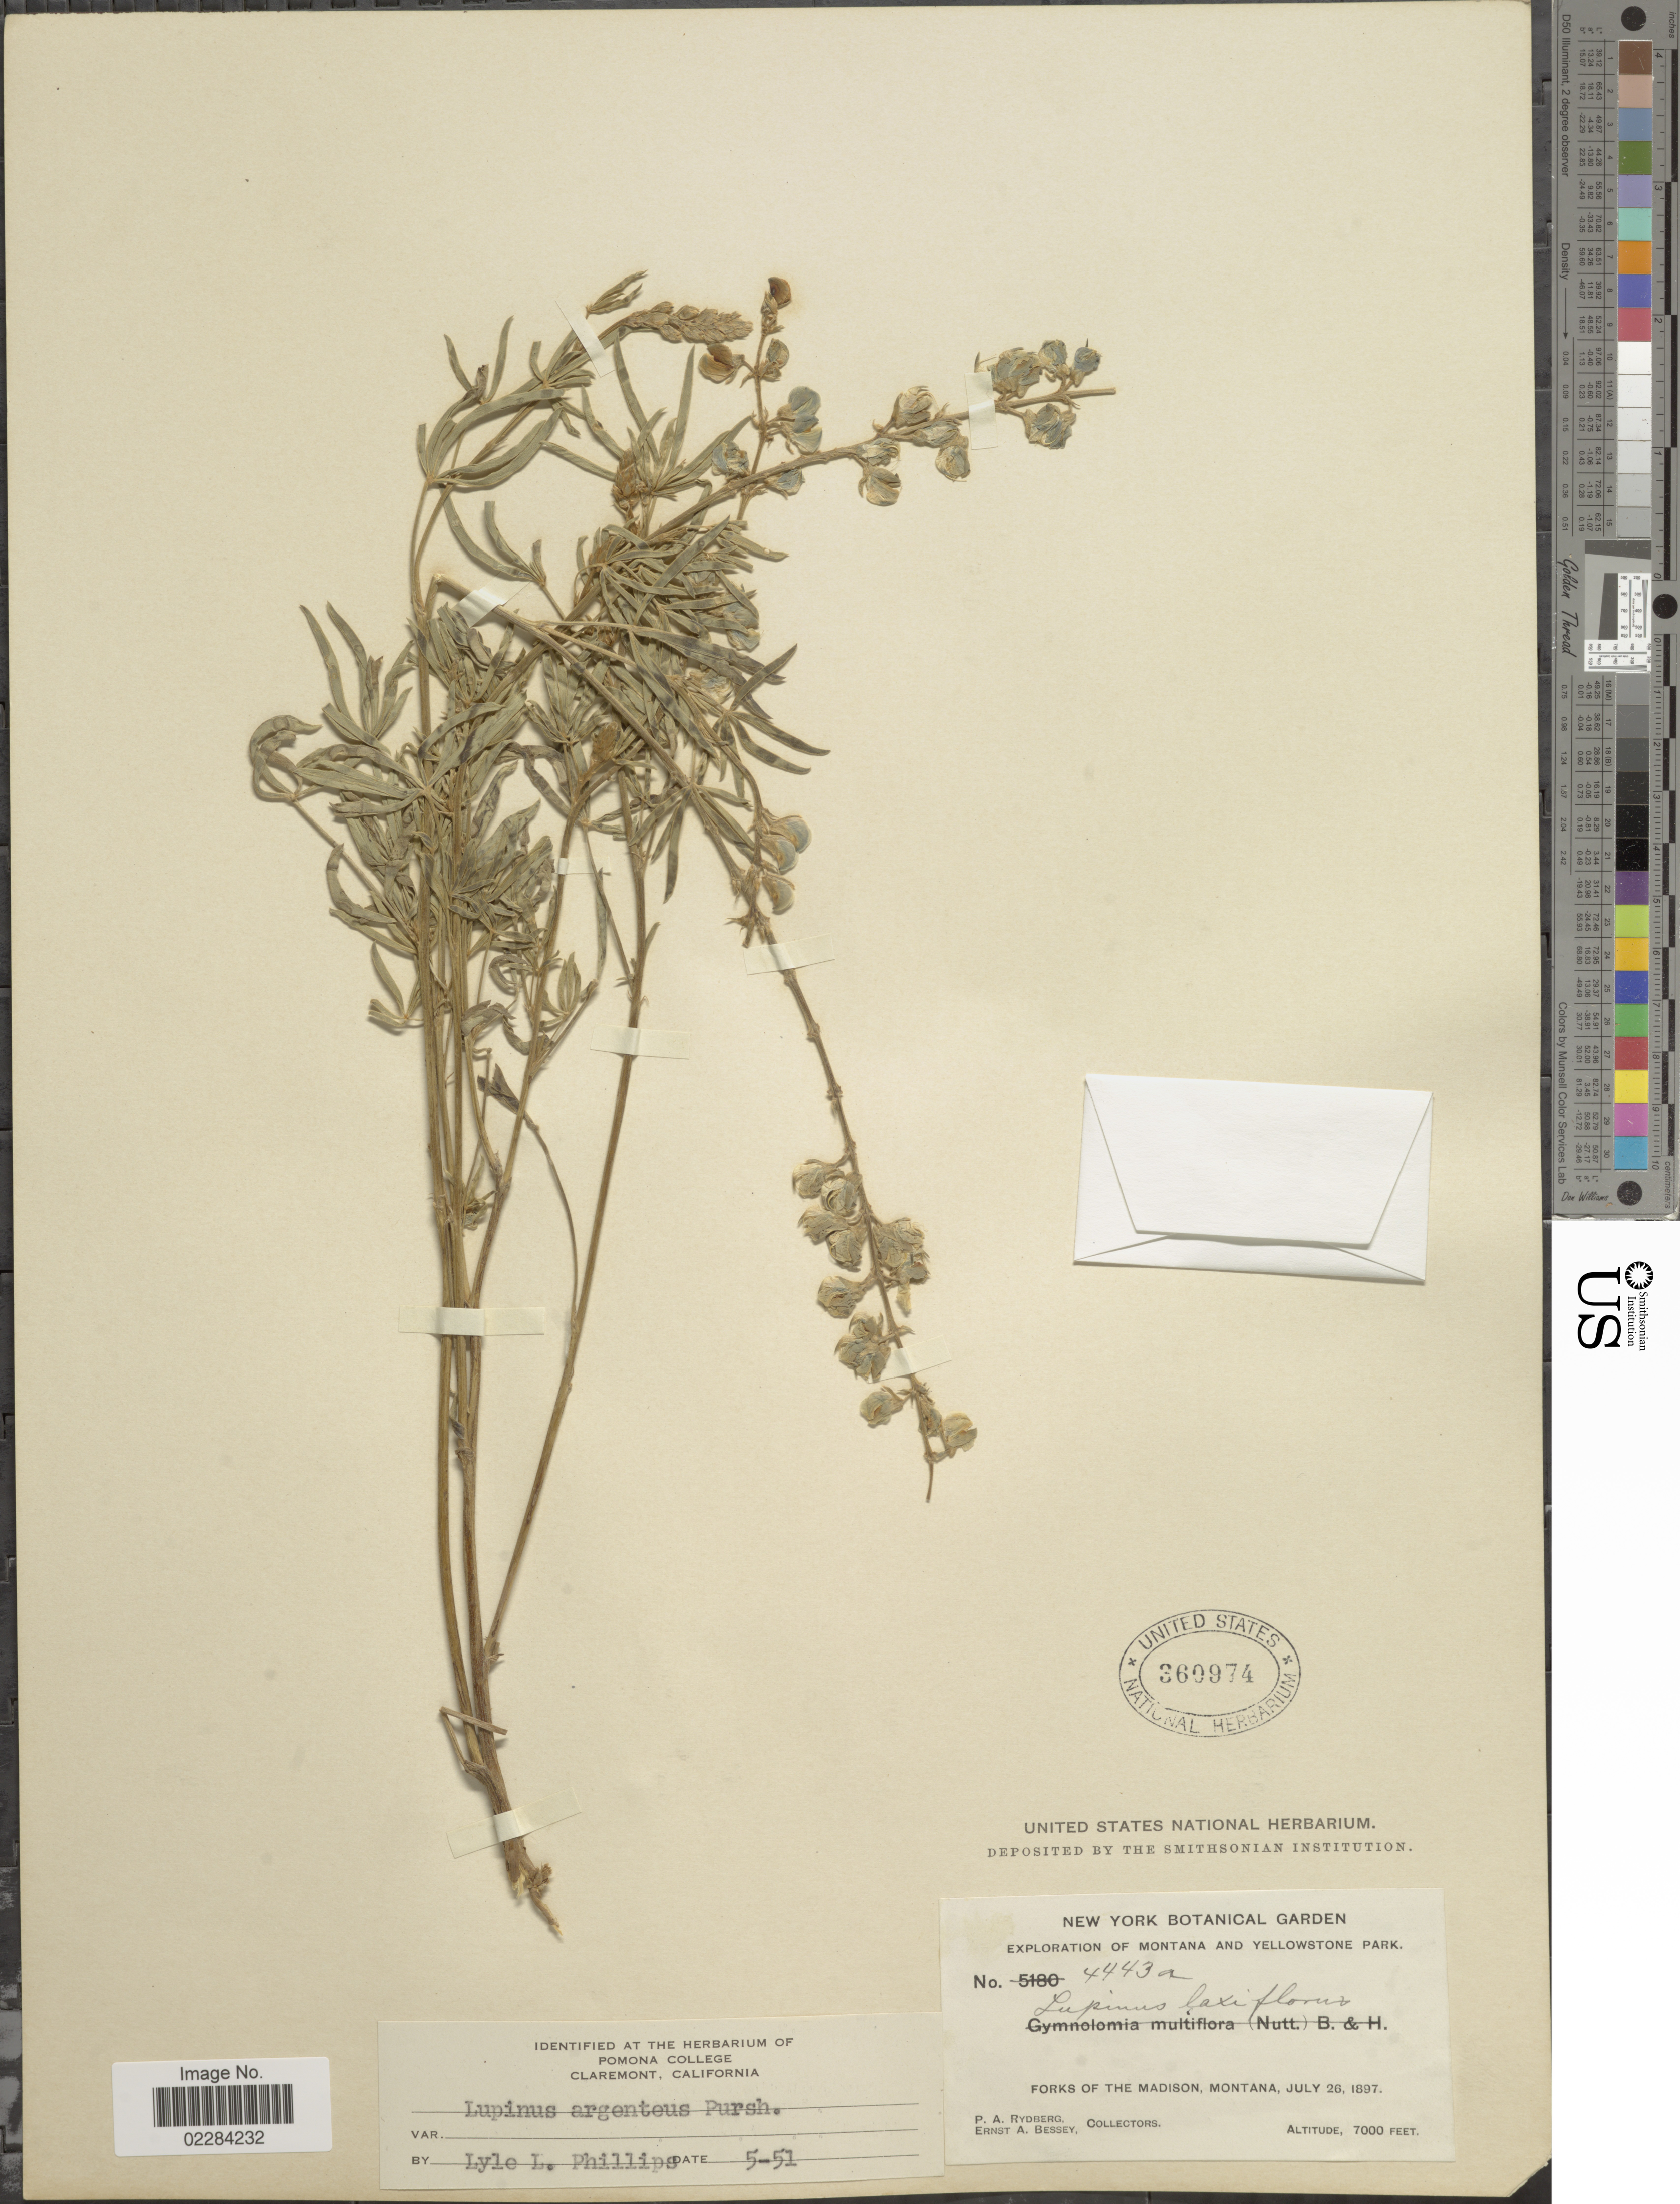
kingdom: Plantae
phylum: Tracheophyta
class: Magnoliopsida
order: Fabales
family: Fabaceae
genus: Lupinus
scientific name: Lupinus argenteus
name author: Pursh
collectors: P. A. Rydberg & E. A. Bessey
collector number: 4443a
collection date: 1897-07-26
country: United States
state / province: Montana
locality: Yellowstone Park. Forks of the Madison.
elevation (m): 2134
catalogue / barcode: US 360974